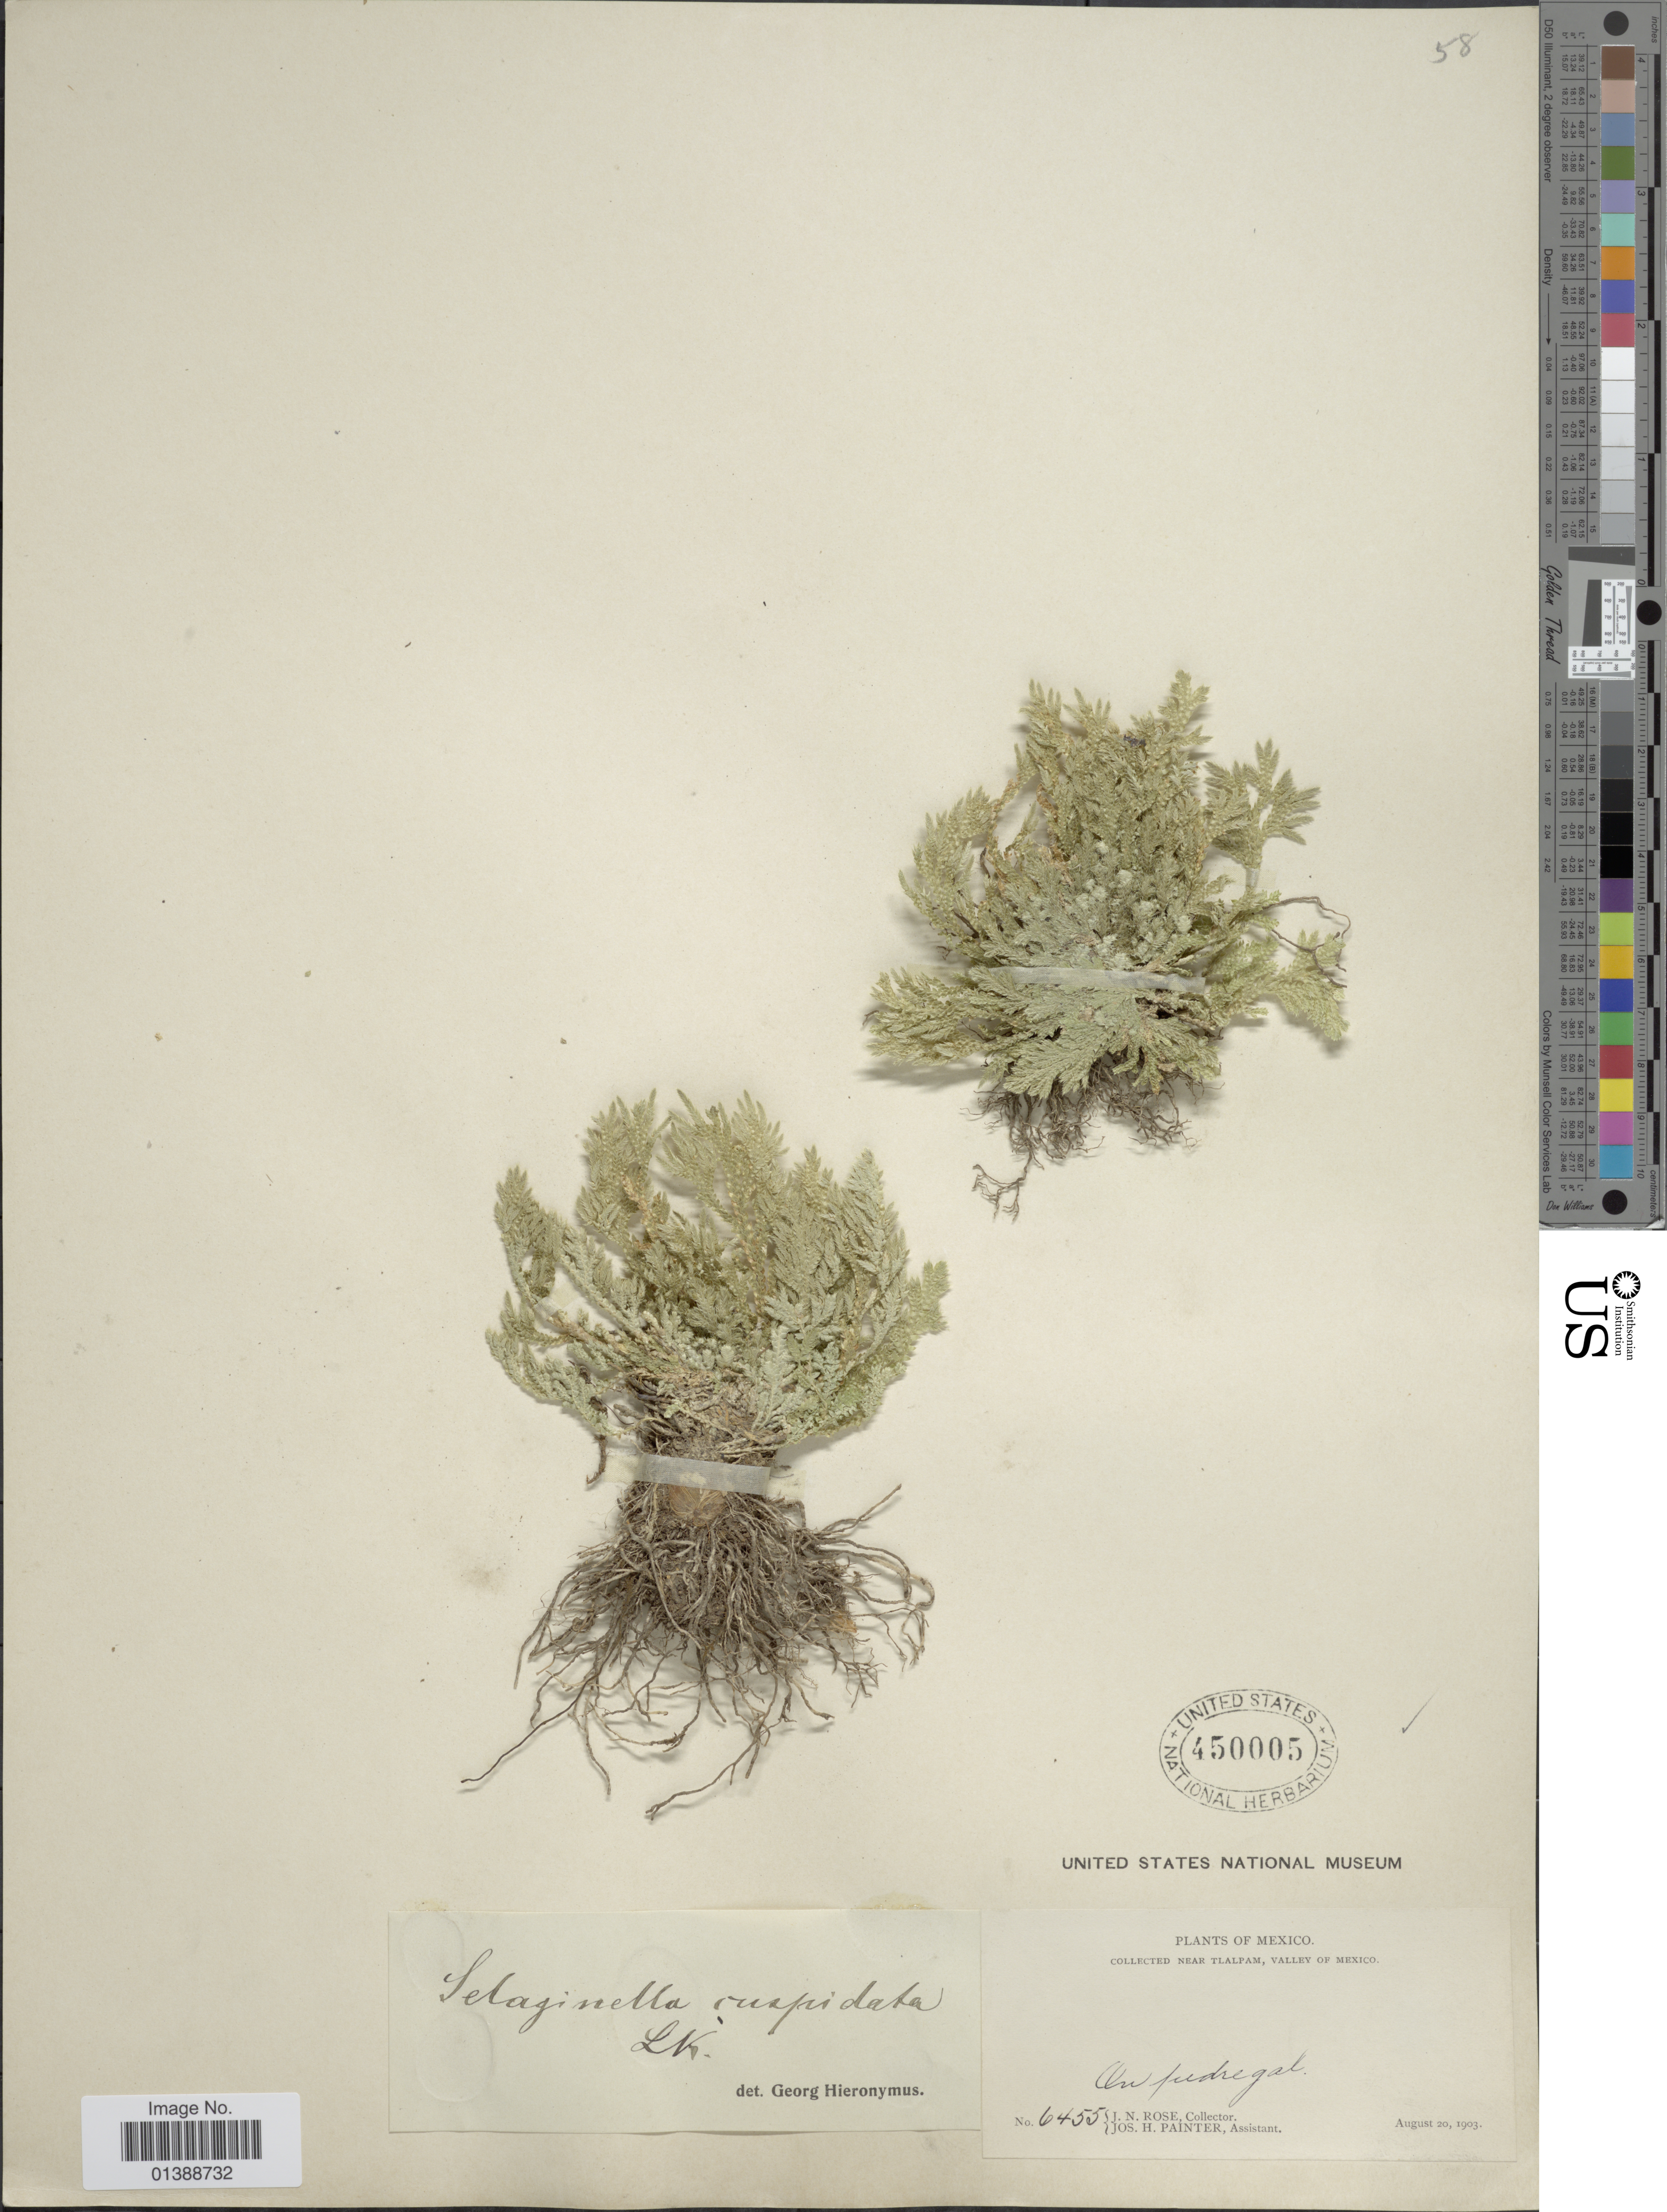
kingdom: Plantae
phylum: Tracheophyta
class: Lycopodiopsida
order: Selaginellales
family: Selaginellaceae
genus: Selaginella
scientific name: Selaginella pallescens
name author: (C. Presl) Spring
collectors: J. N. Rose & J. H. Painter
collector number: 6455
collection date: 1903-08-20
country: Mexico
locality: Near Tlalpam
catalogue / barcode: US 450005